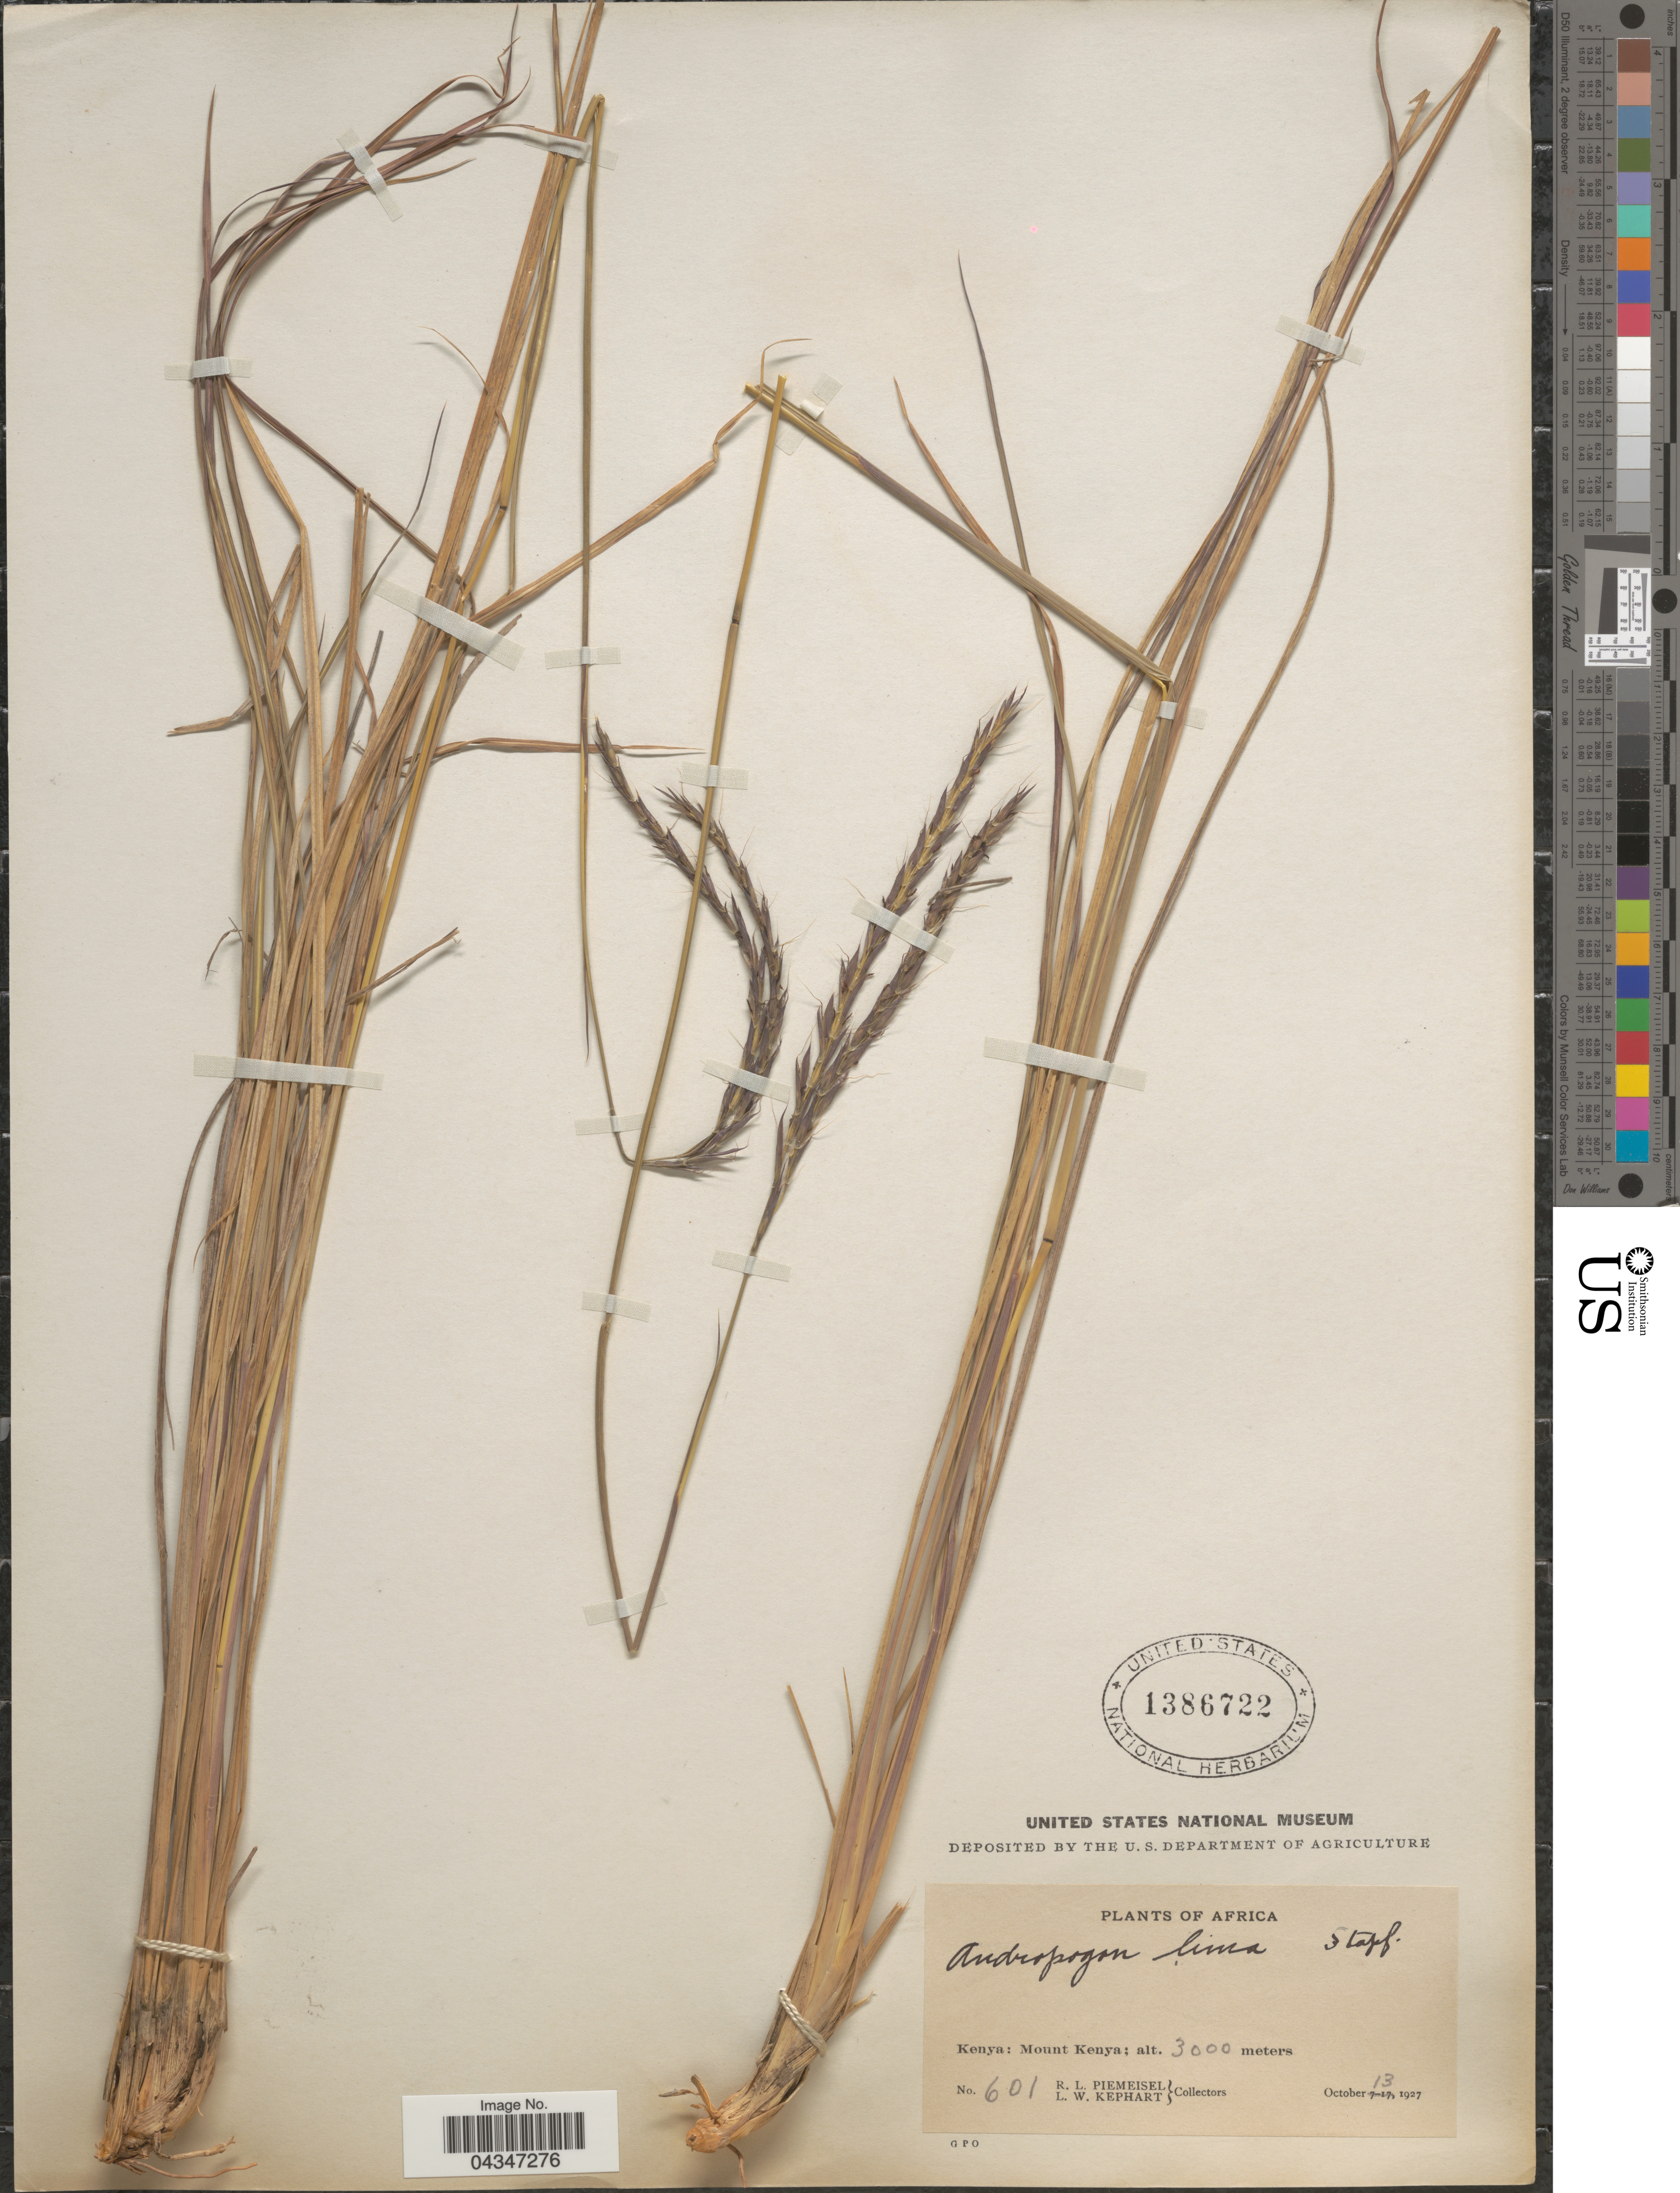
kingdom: Plantae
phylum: Tracheophyta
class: Liliopsida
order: Poales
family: Poaceae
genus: Andropogon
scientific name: Andropogon lima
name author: (Hack.) Stapf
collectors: R. L. Piemeisel & L. W. Kephart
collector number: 601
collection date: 1927-10-13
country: Kenya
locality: Mount Kenya.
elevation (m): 3000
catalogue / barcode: US 1386722